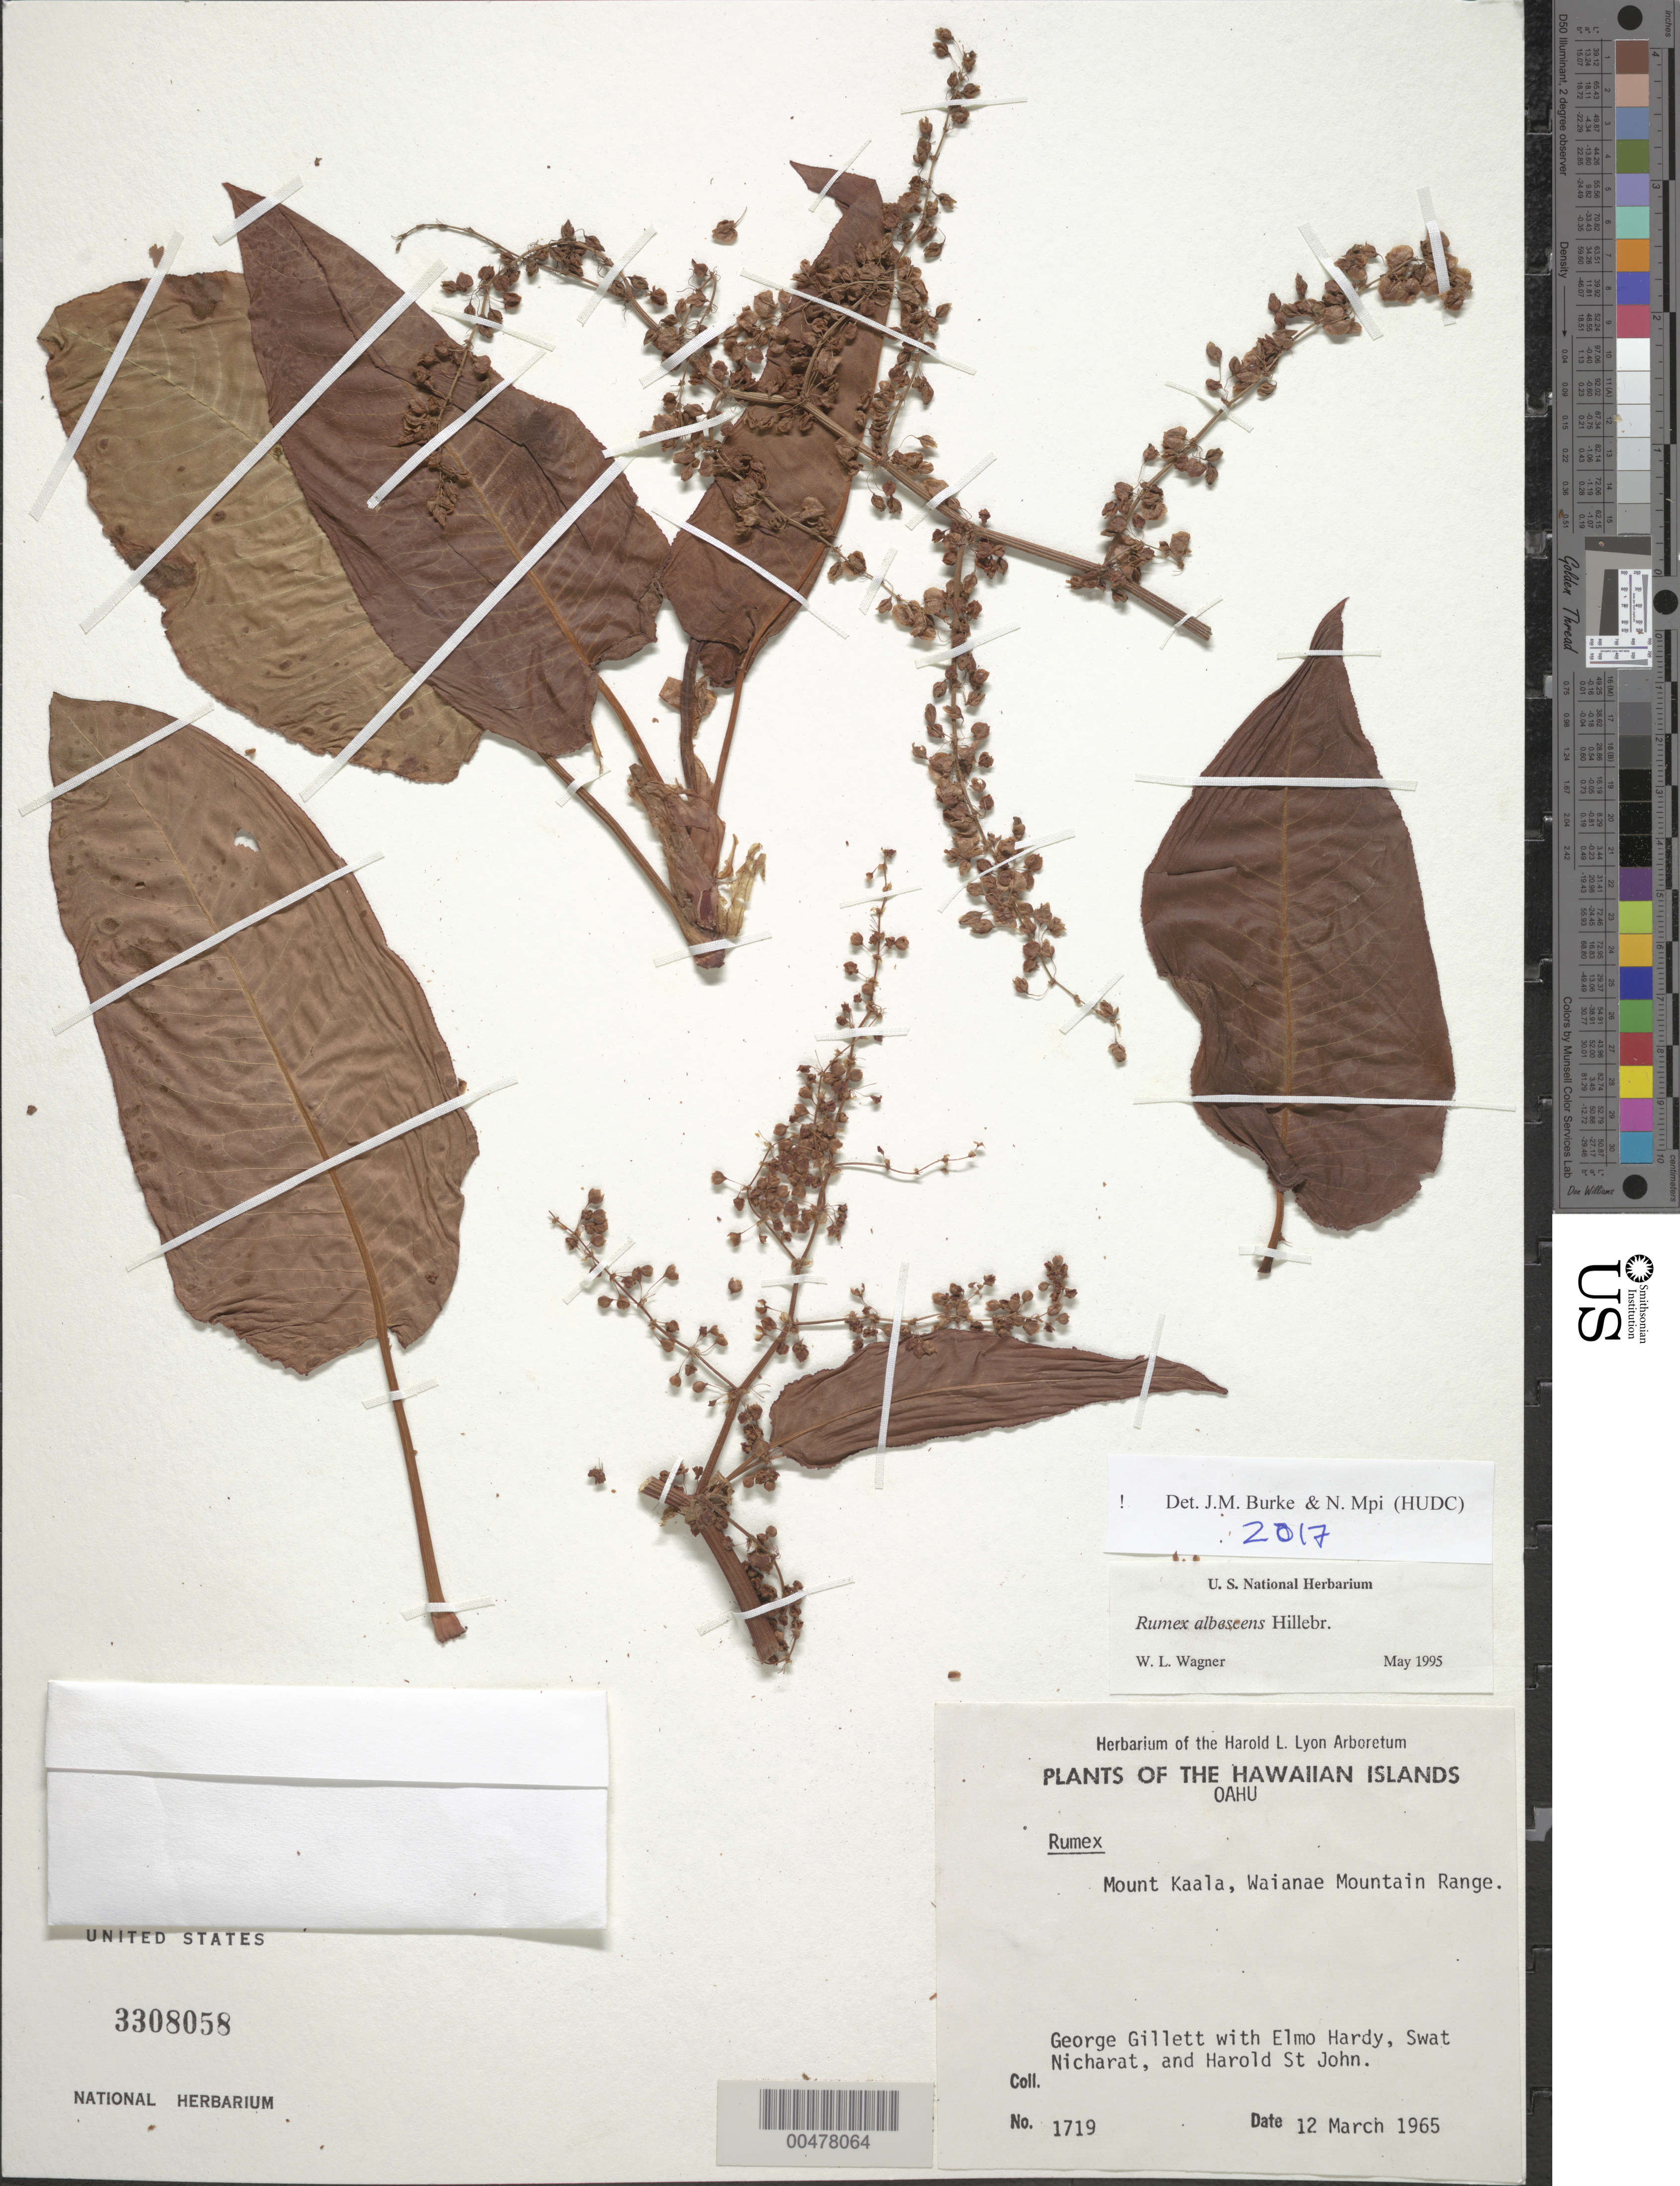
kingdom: Plantae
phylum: Tracheophyta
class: Magnoliopsida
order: Caryophyllales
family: Polygonaceae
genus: Rumex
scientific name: Rumex albescens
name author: Hillebr.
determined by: Wagner, W. L., (BOT), Smithsonian Institution - National Museum of Natural History (UNITED STATES)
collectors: G. Gillett, E. Hardy, S. Nicharat & H. St. John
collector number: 1719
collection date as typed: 12 Mar 1965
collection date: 1965-03-12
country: United States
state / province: Hawaii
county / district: Honolulu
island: Oahu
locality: Mt Kaala, Waianae Mtn Range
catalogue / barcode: US 3308058